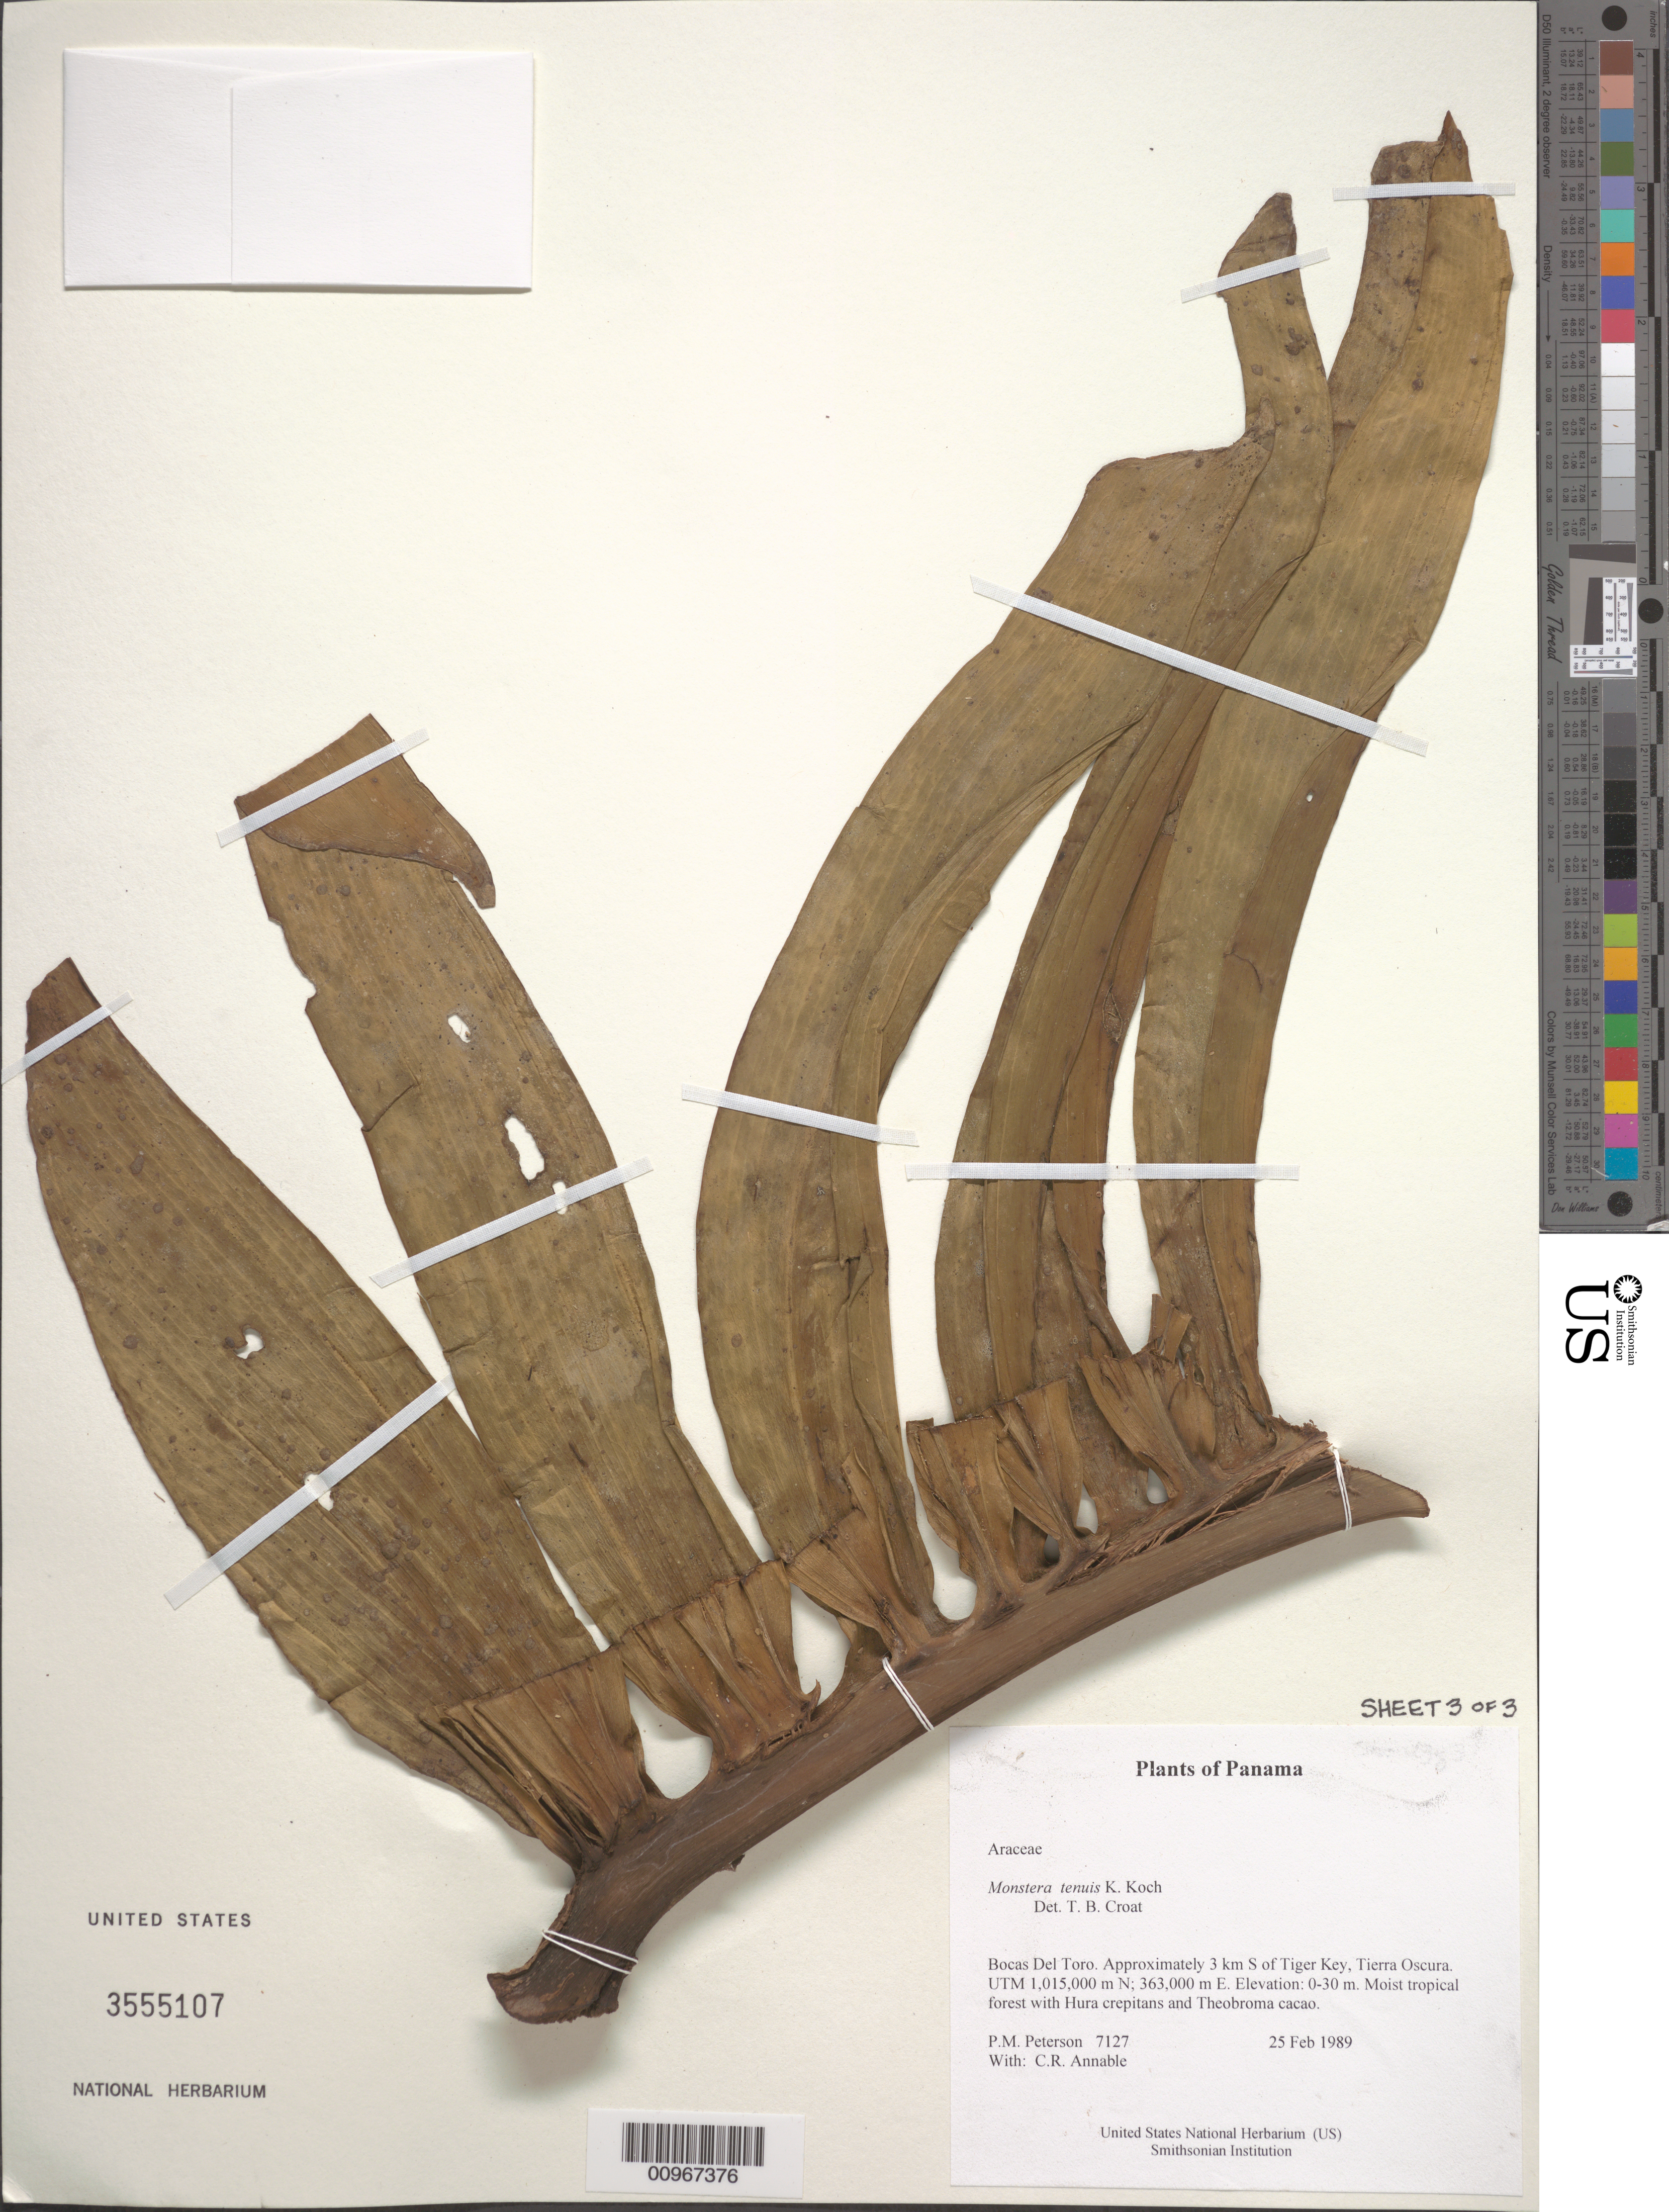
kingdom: Plantae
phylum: Tracheophyta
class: Liliopsida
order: Alismatales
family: Araceae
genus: Monstera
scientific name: Monstera tenuis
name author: K. Koch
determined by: Croat, Thomas B., Missouri Botanical Garden (MO)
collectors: P. M. Peterson & C. R. Annable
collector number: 07127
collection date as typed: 25 Feb 1989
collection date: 1989-02-25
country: Panama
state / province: Bocas del Toro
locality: Approximately 3 km S of Tiger Key, Tierra Oscura. UTM 1,015,000 m N; 363,000 m E.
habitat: Moist tropical forest with Hura crepitans and Theobroma cacao.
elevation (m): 0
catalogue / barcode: US 3555107